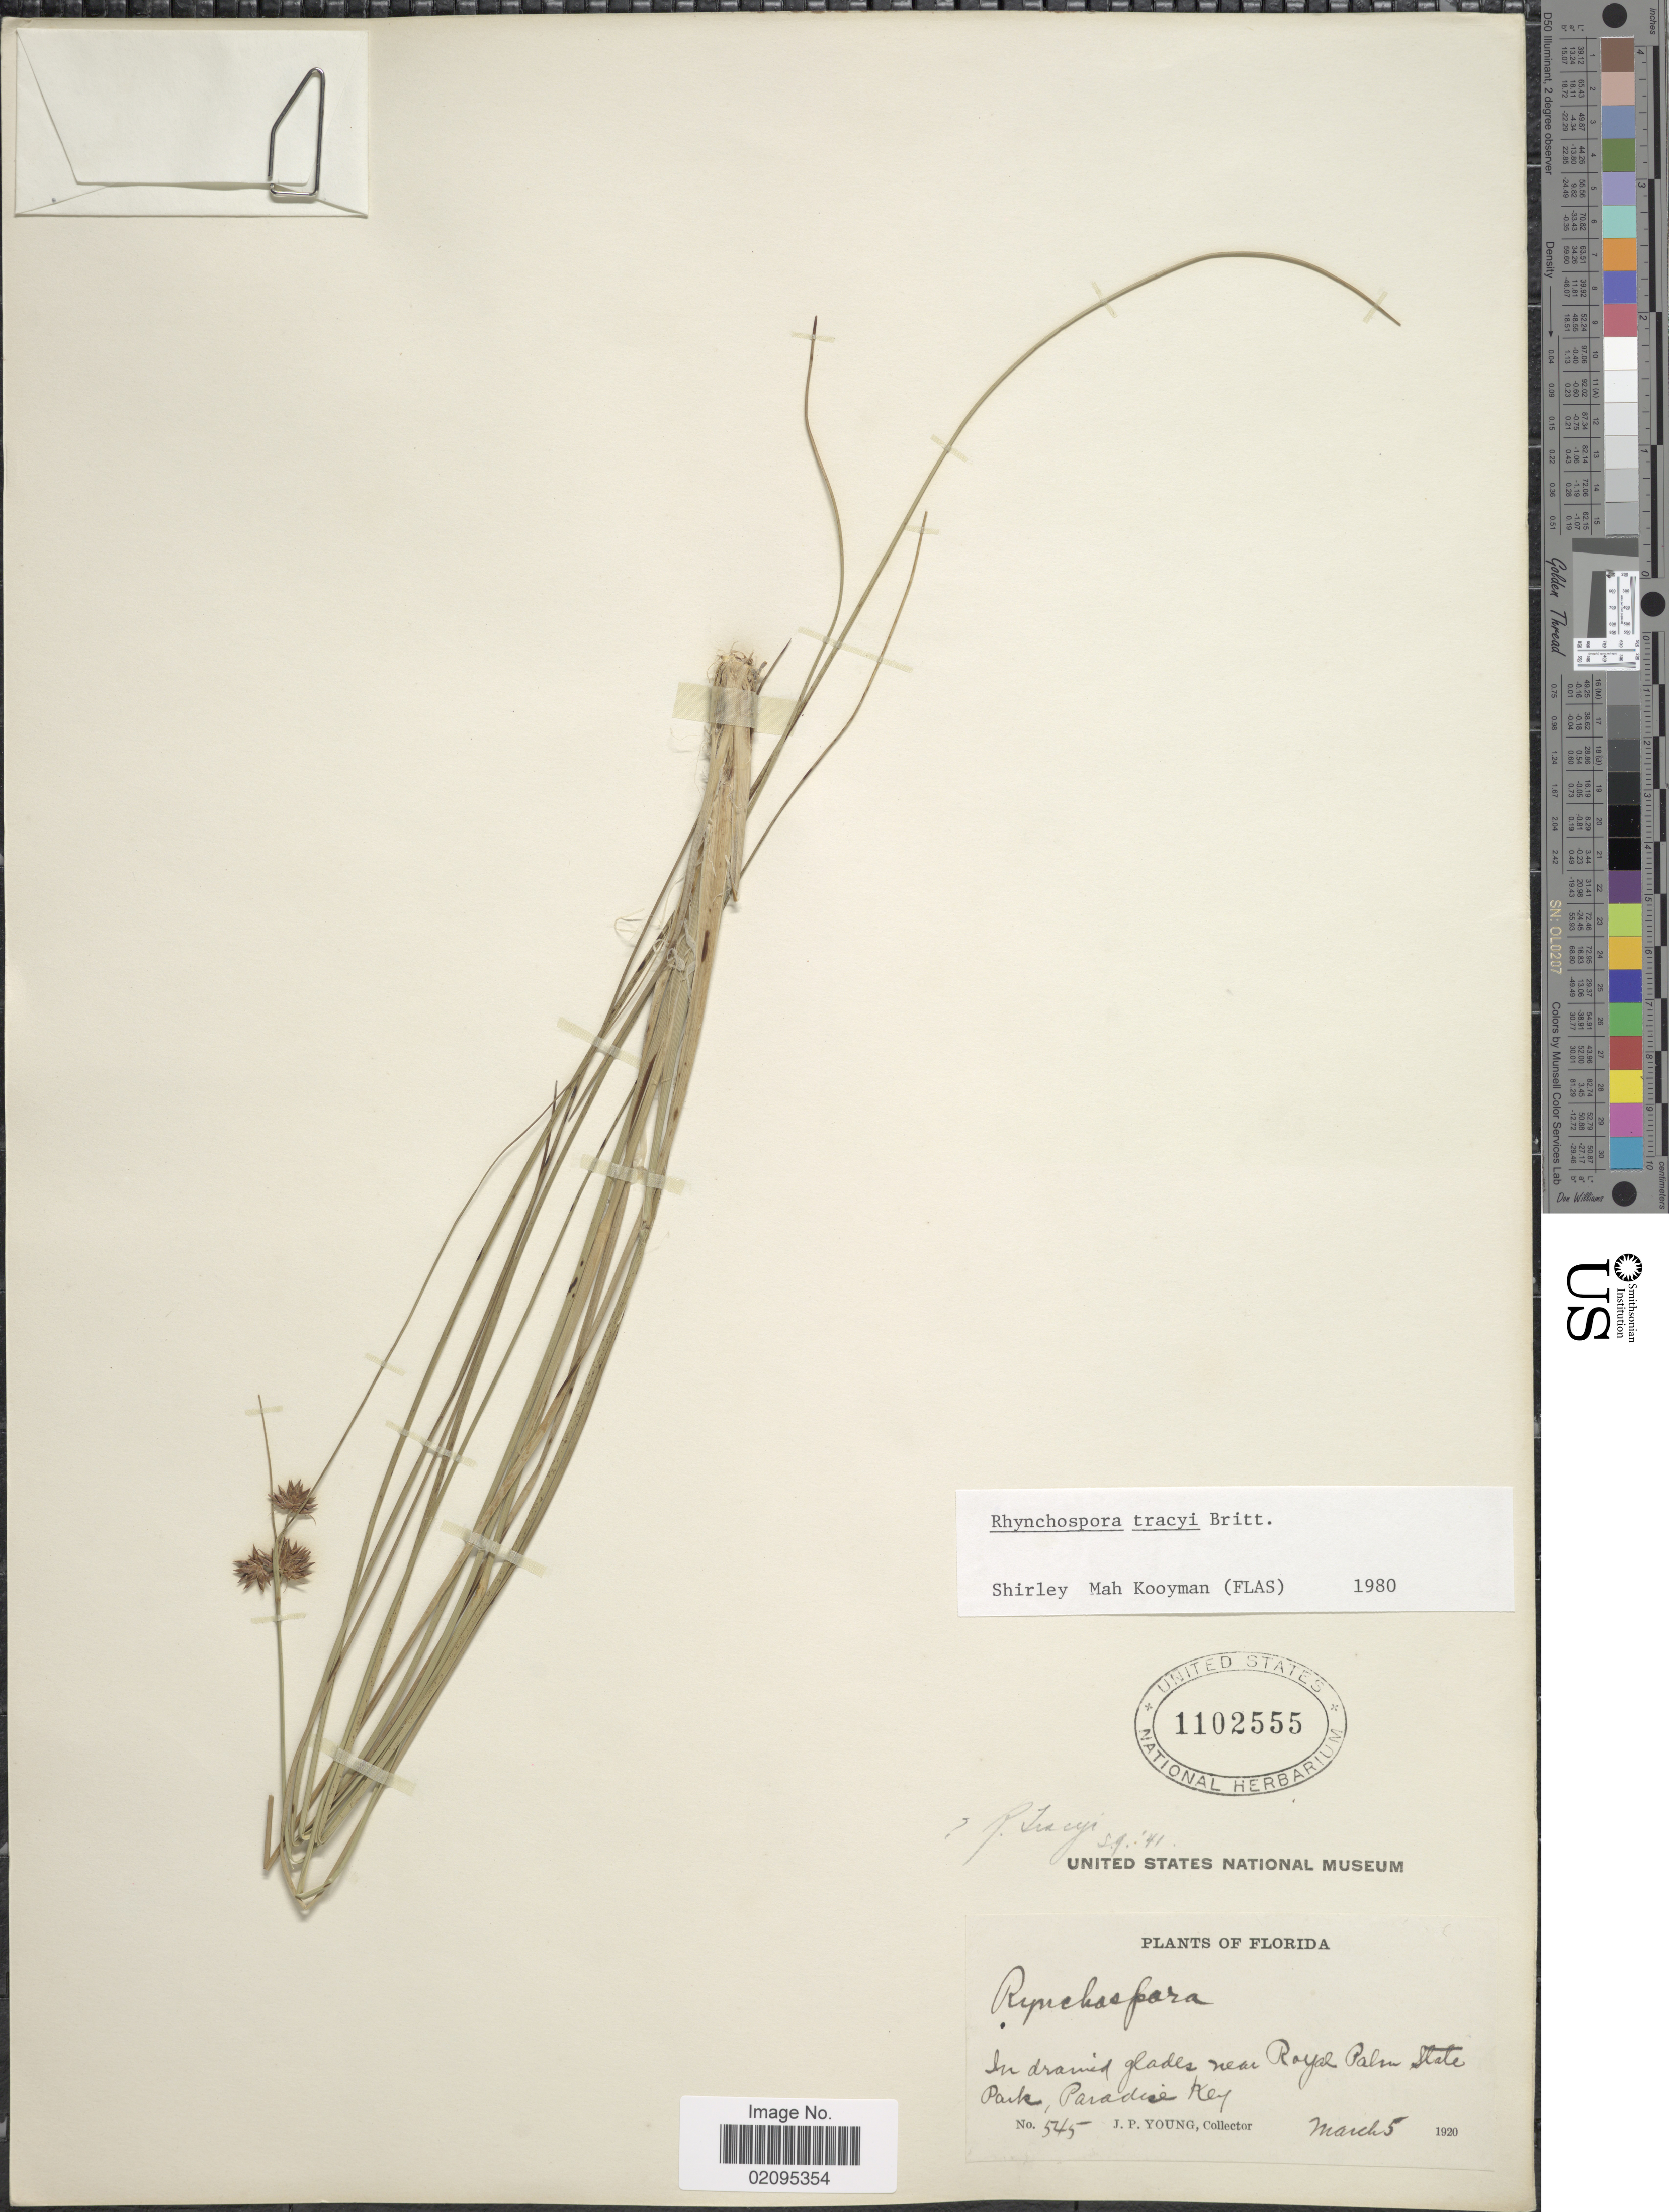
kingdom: Plantae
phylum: Tracheophyta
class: Liliopsida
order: Poales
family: Cyperaceae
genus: Rhynchospora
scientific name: Rhynchospora tracyi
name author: Britton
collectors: J. P. Young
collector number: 545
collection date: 1920-03-05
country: United States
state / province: Florida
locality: In drained glades near Royal Palm State Park, Paradise Key.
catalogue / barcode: US 1102555